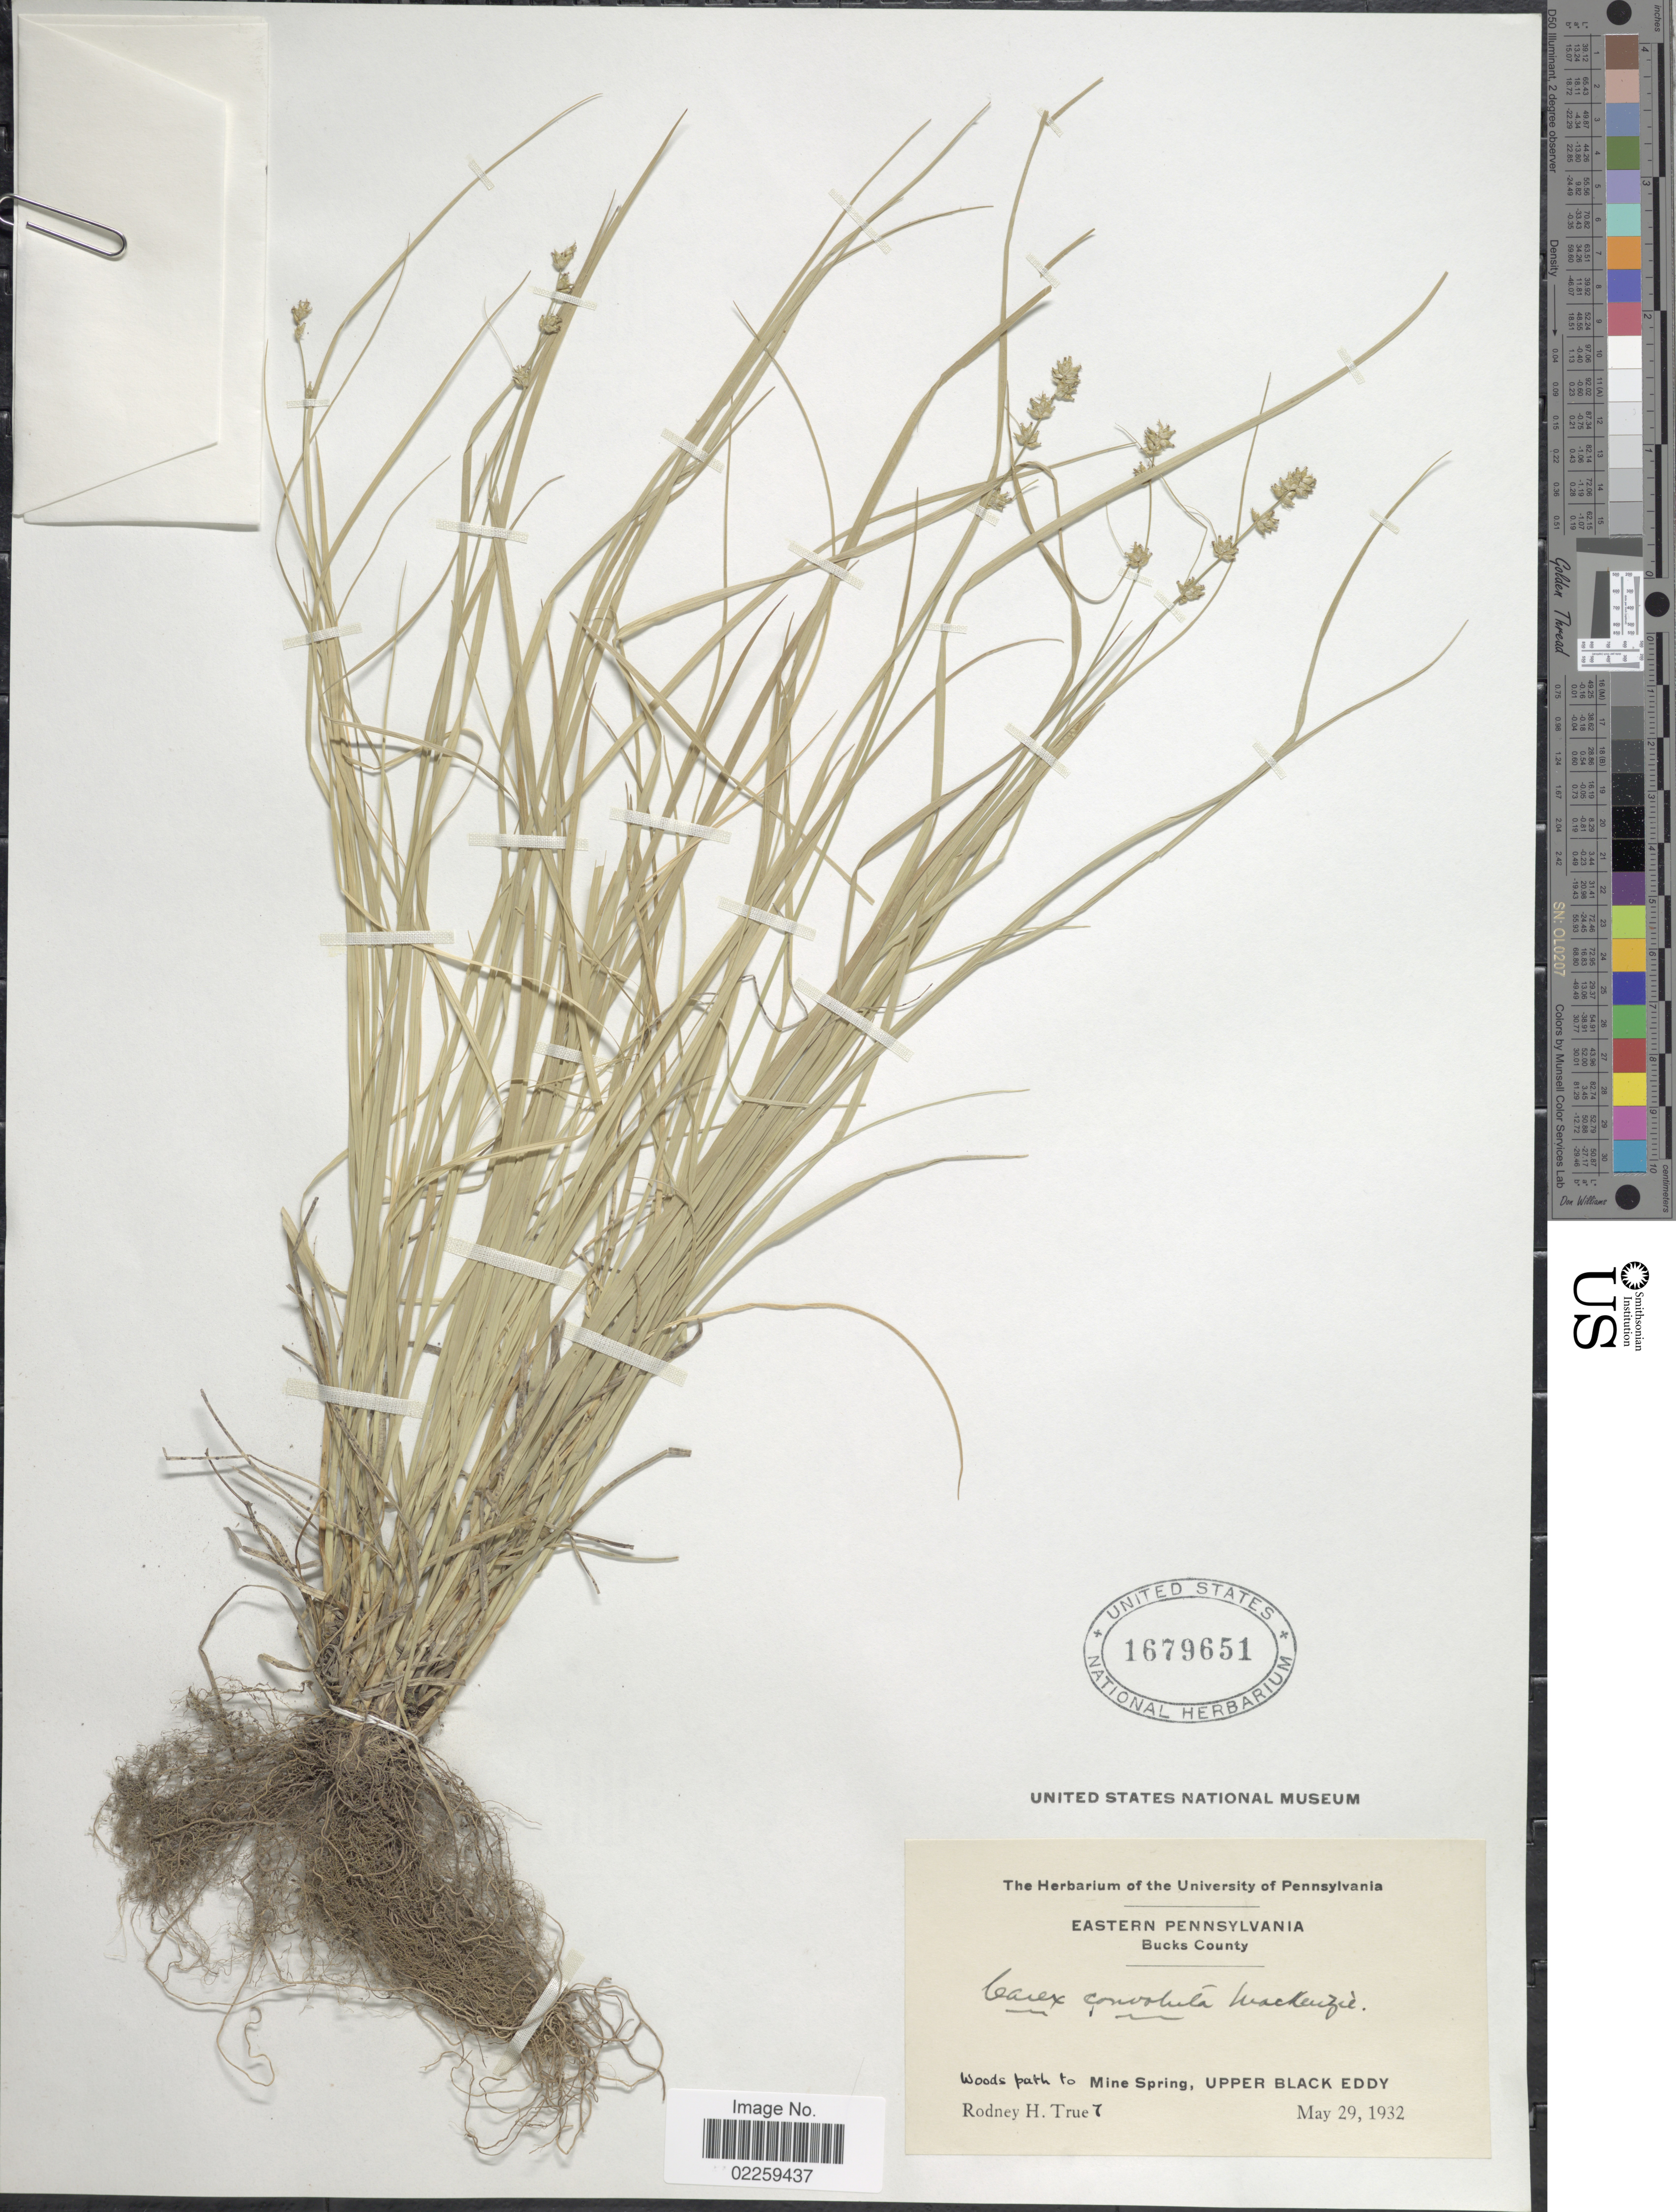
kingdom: Plantae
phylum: Tracheophyta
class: Liliopsida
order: Poales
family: Cyperaceae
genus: Carex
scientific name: Carex rosea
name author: Willd.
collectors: R. H. True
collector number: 7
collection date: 1932-05-29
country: United States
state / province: Pennsylvania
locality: Eastern Pennsylvania, Bucks County. Woods path to Mine Spring. Upper Black Eddy.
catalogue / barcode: US 1679651